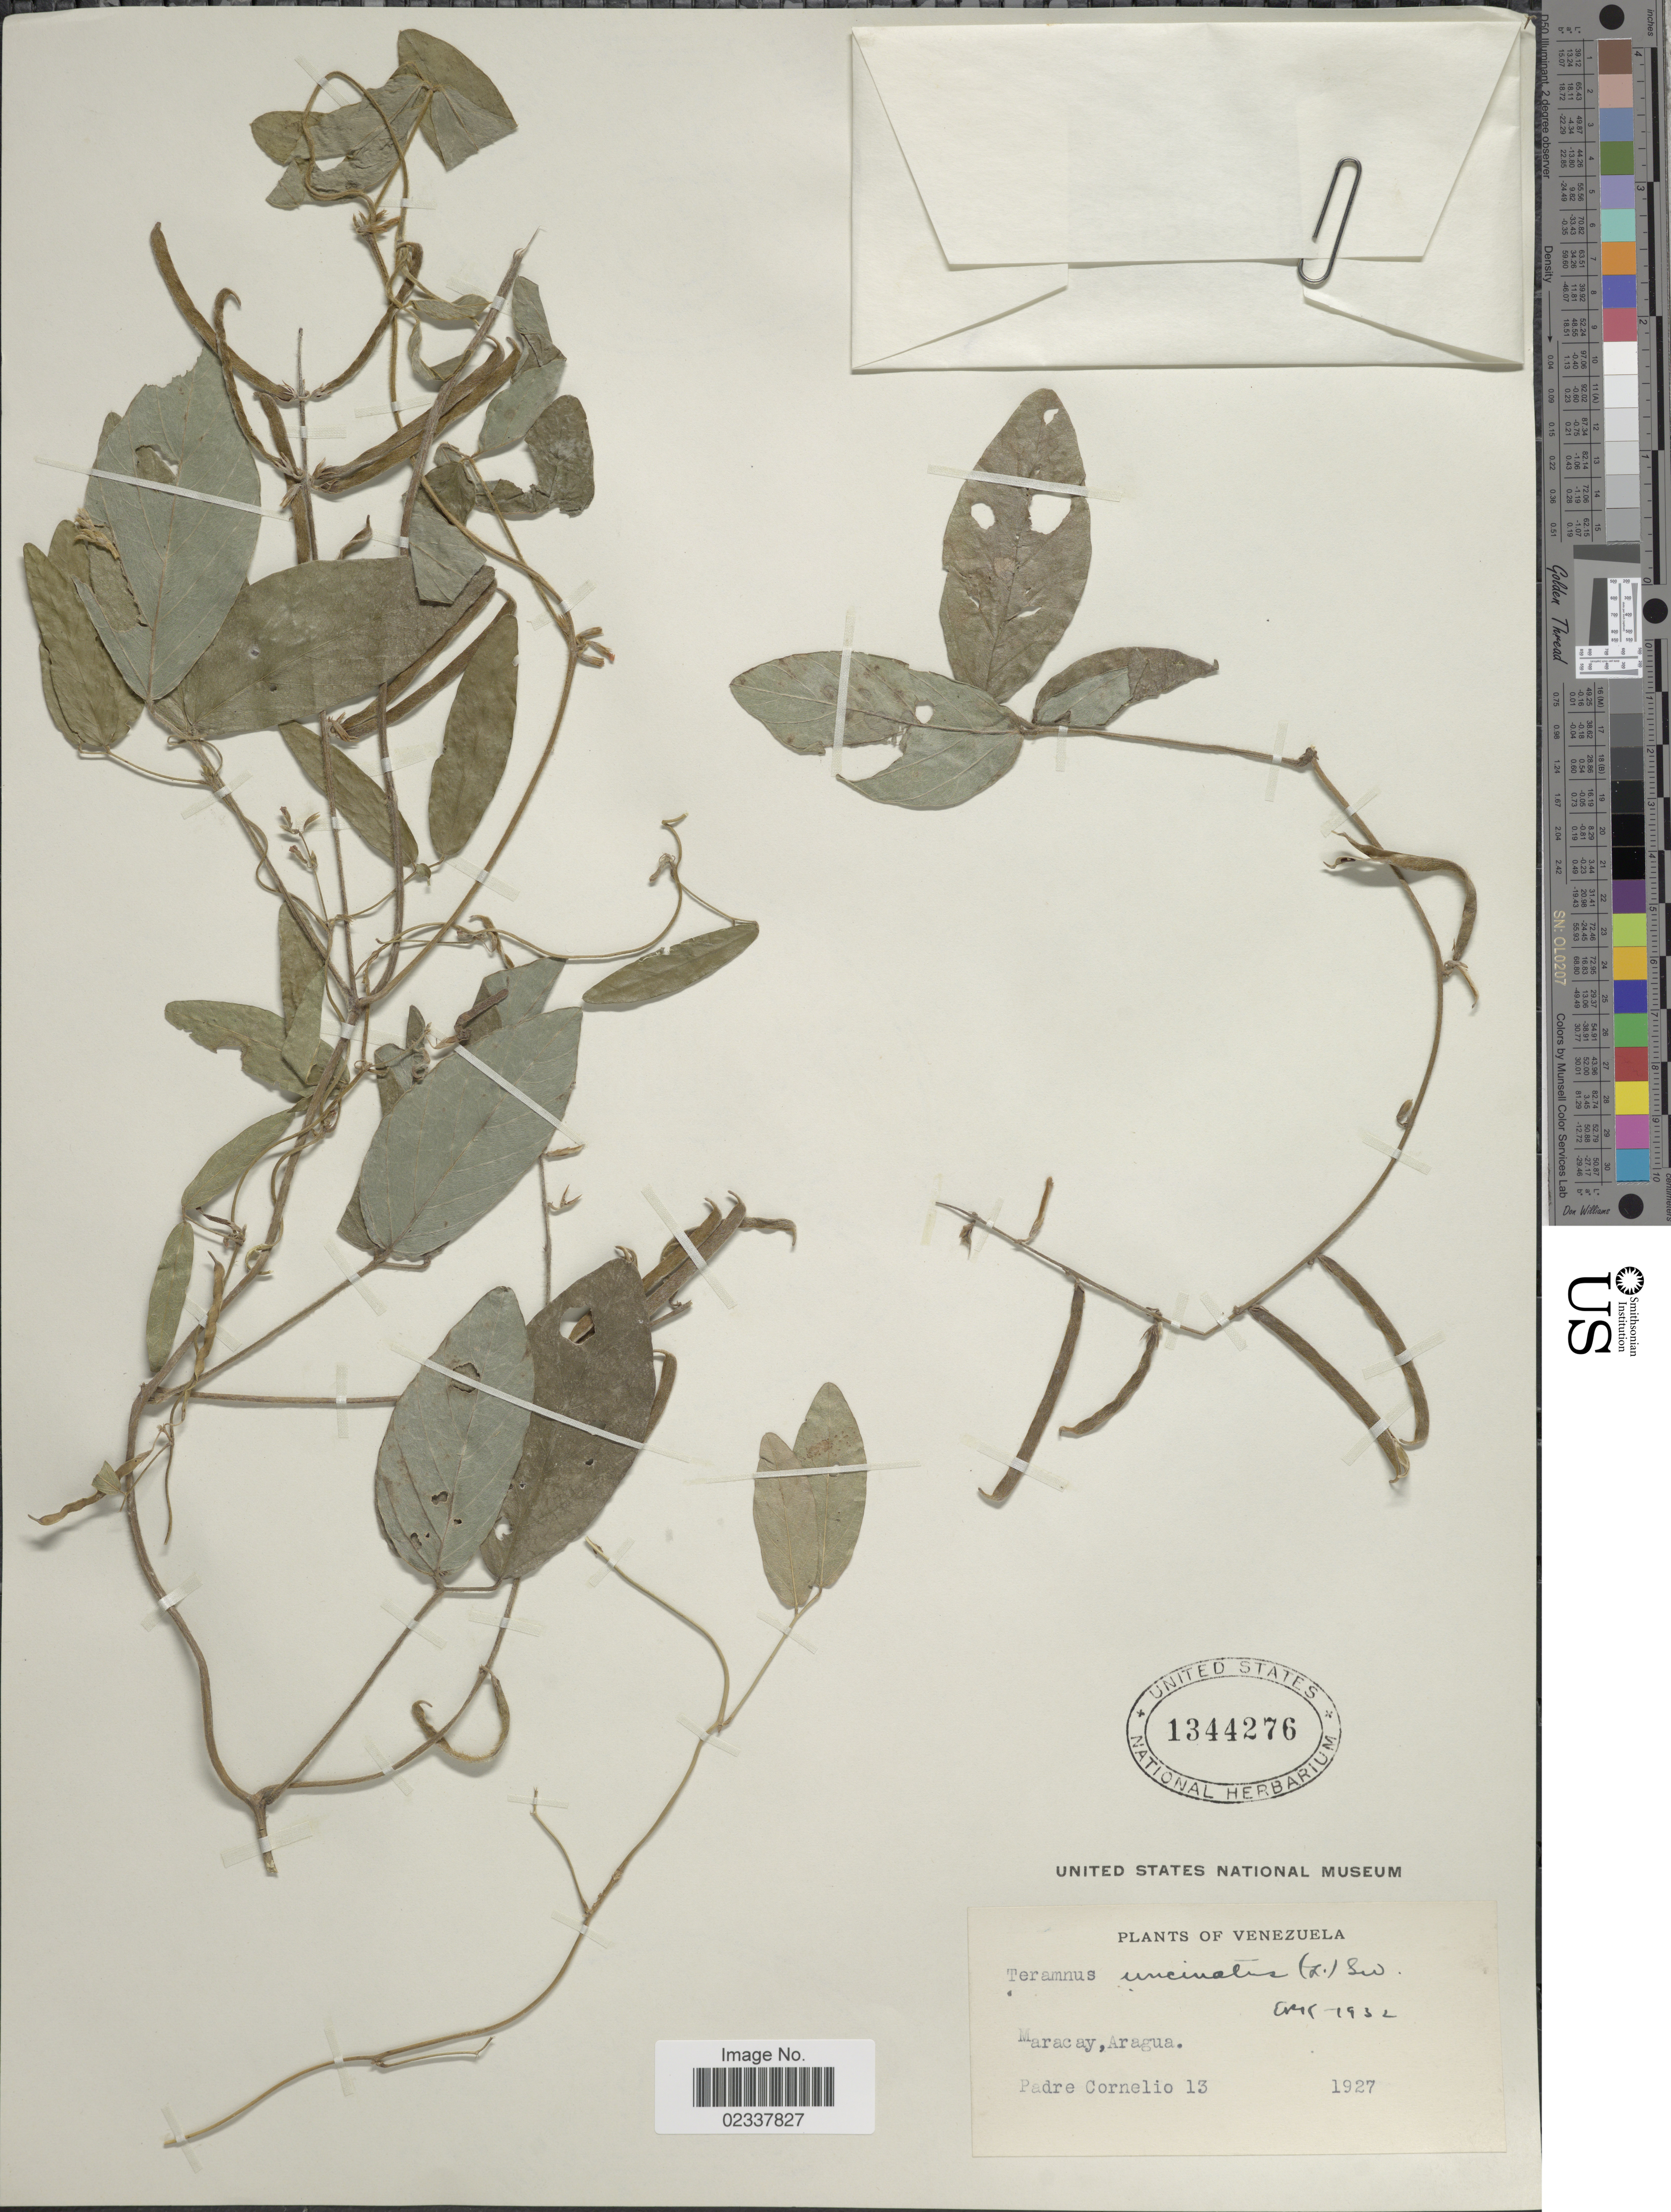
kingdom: Plantae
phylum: Tracheophyta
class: Magnoliopsida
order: Fabales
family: Fabaceae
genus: Teramnus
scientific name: Teramnus uncinatus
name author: (L.) Sw.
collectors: P. Cornelio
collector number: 13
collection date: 1927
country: Venezuela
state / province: Aragua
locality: Maracay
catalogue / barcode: US 1344276